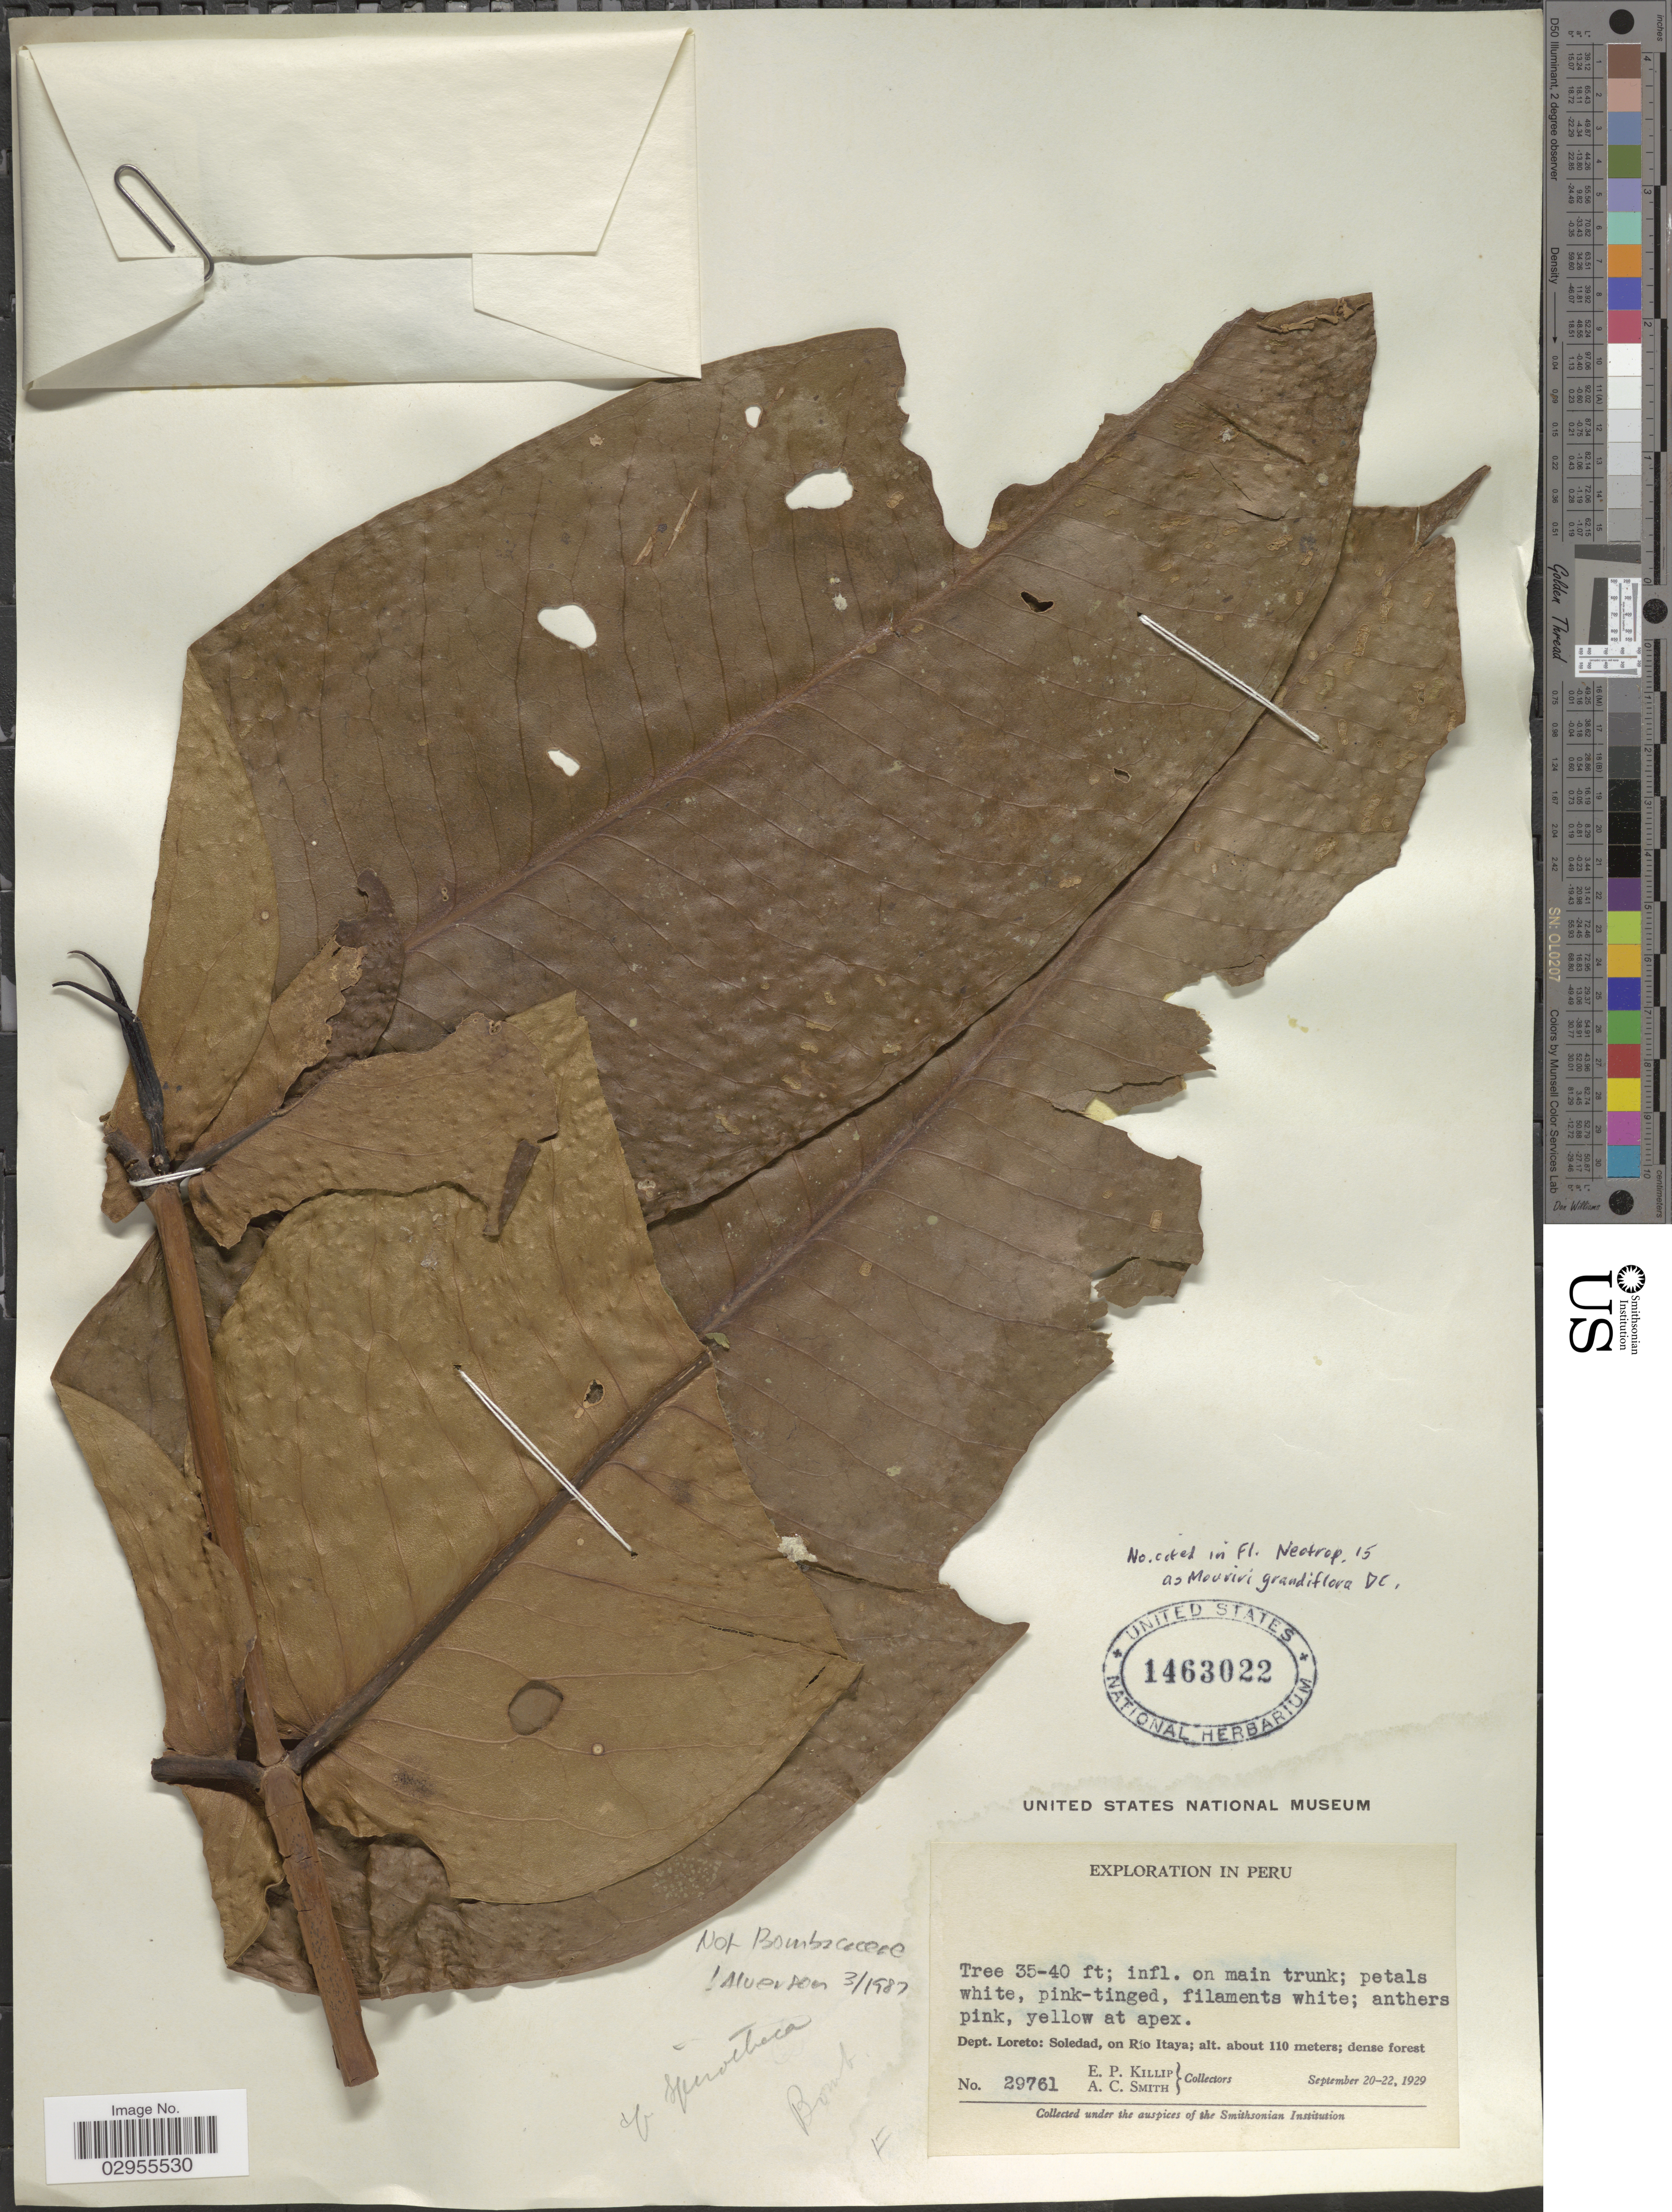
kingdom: Plantae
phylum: Tracheophyta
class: Magnoliopsida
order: Myrtales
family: Melastomataceae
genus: Mouriri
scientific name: Mouriri grandiflora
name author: DC.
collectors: E. P. Killip & A. C. Smith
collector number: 29761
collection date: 1929-09-20/1929-09-22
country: Peru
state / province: Loreto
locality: Dept. Loreto: Soledad, on Río Itaya.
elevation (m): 110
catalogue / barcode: US 1463022